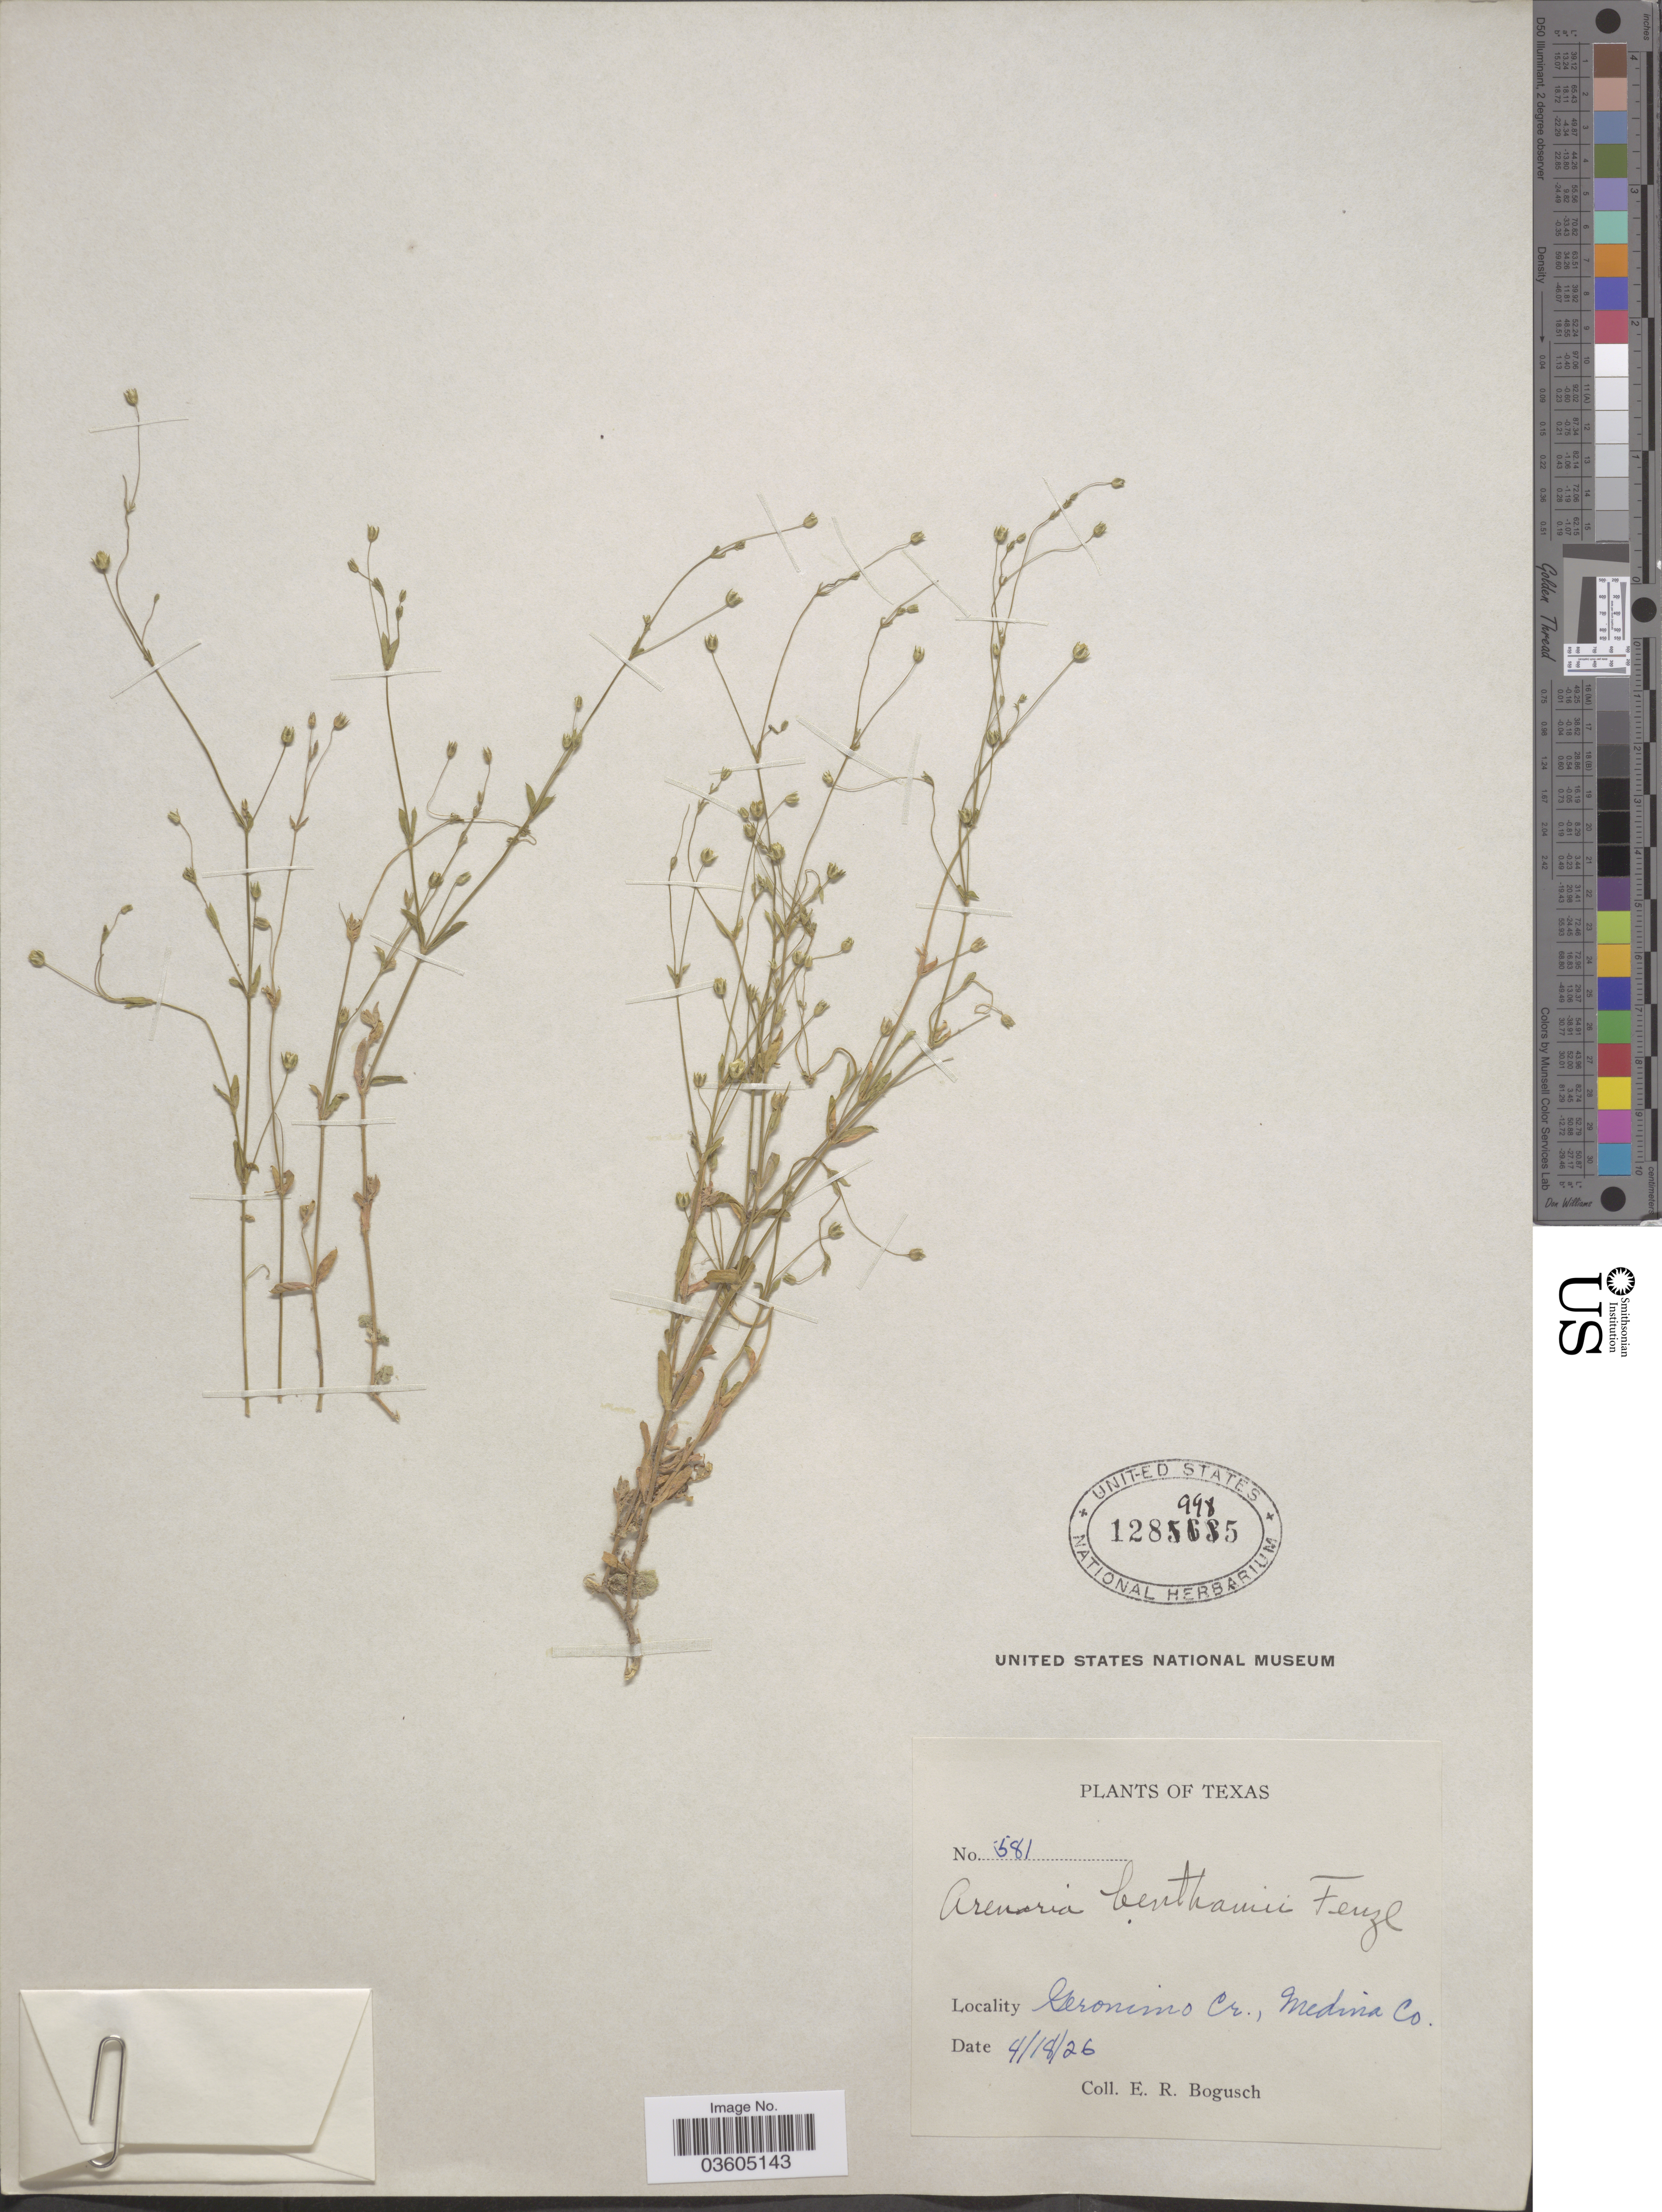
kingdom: Plantae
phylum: Tracheophyta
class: Magnoliopsida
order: Caryophyllales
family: Caryophyllaceae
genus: Arenaria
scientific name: Arenaria benthamii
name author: Fenzl ex Torr. & A. Gray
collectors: E. Bogusch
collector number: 581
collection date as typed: Transcribed d/m/y: 18/4/26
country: United States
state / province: Texas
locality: Geronimo Cr., Medina Co.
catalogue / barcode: US 1289985